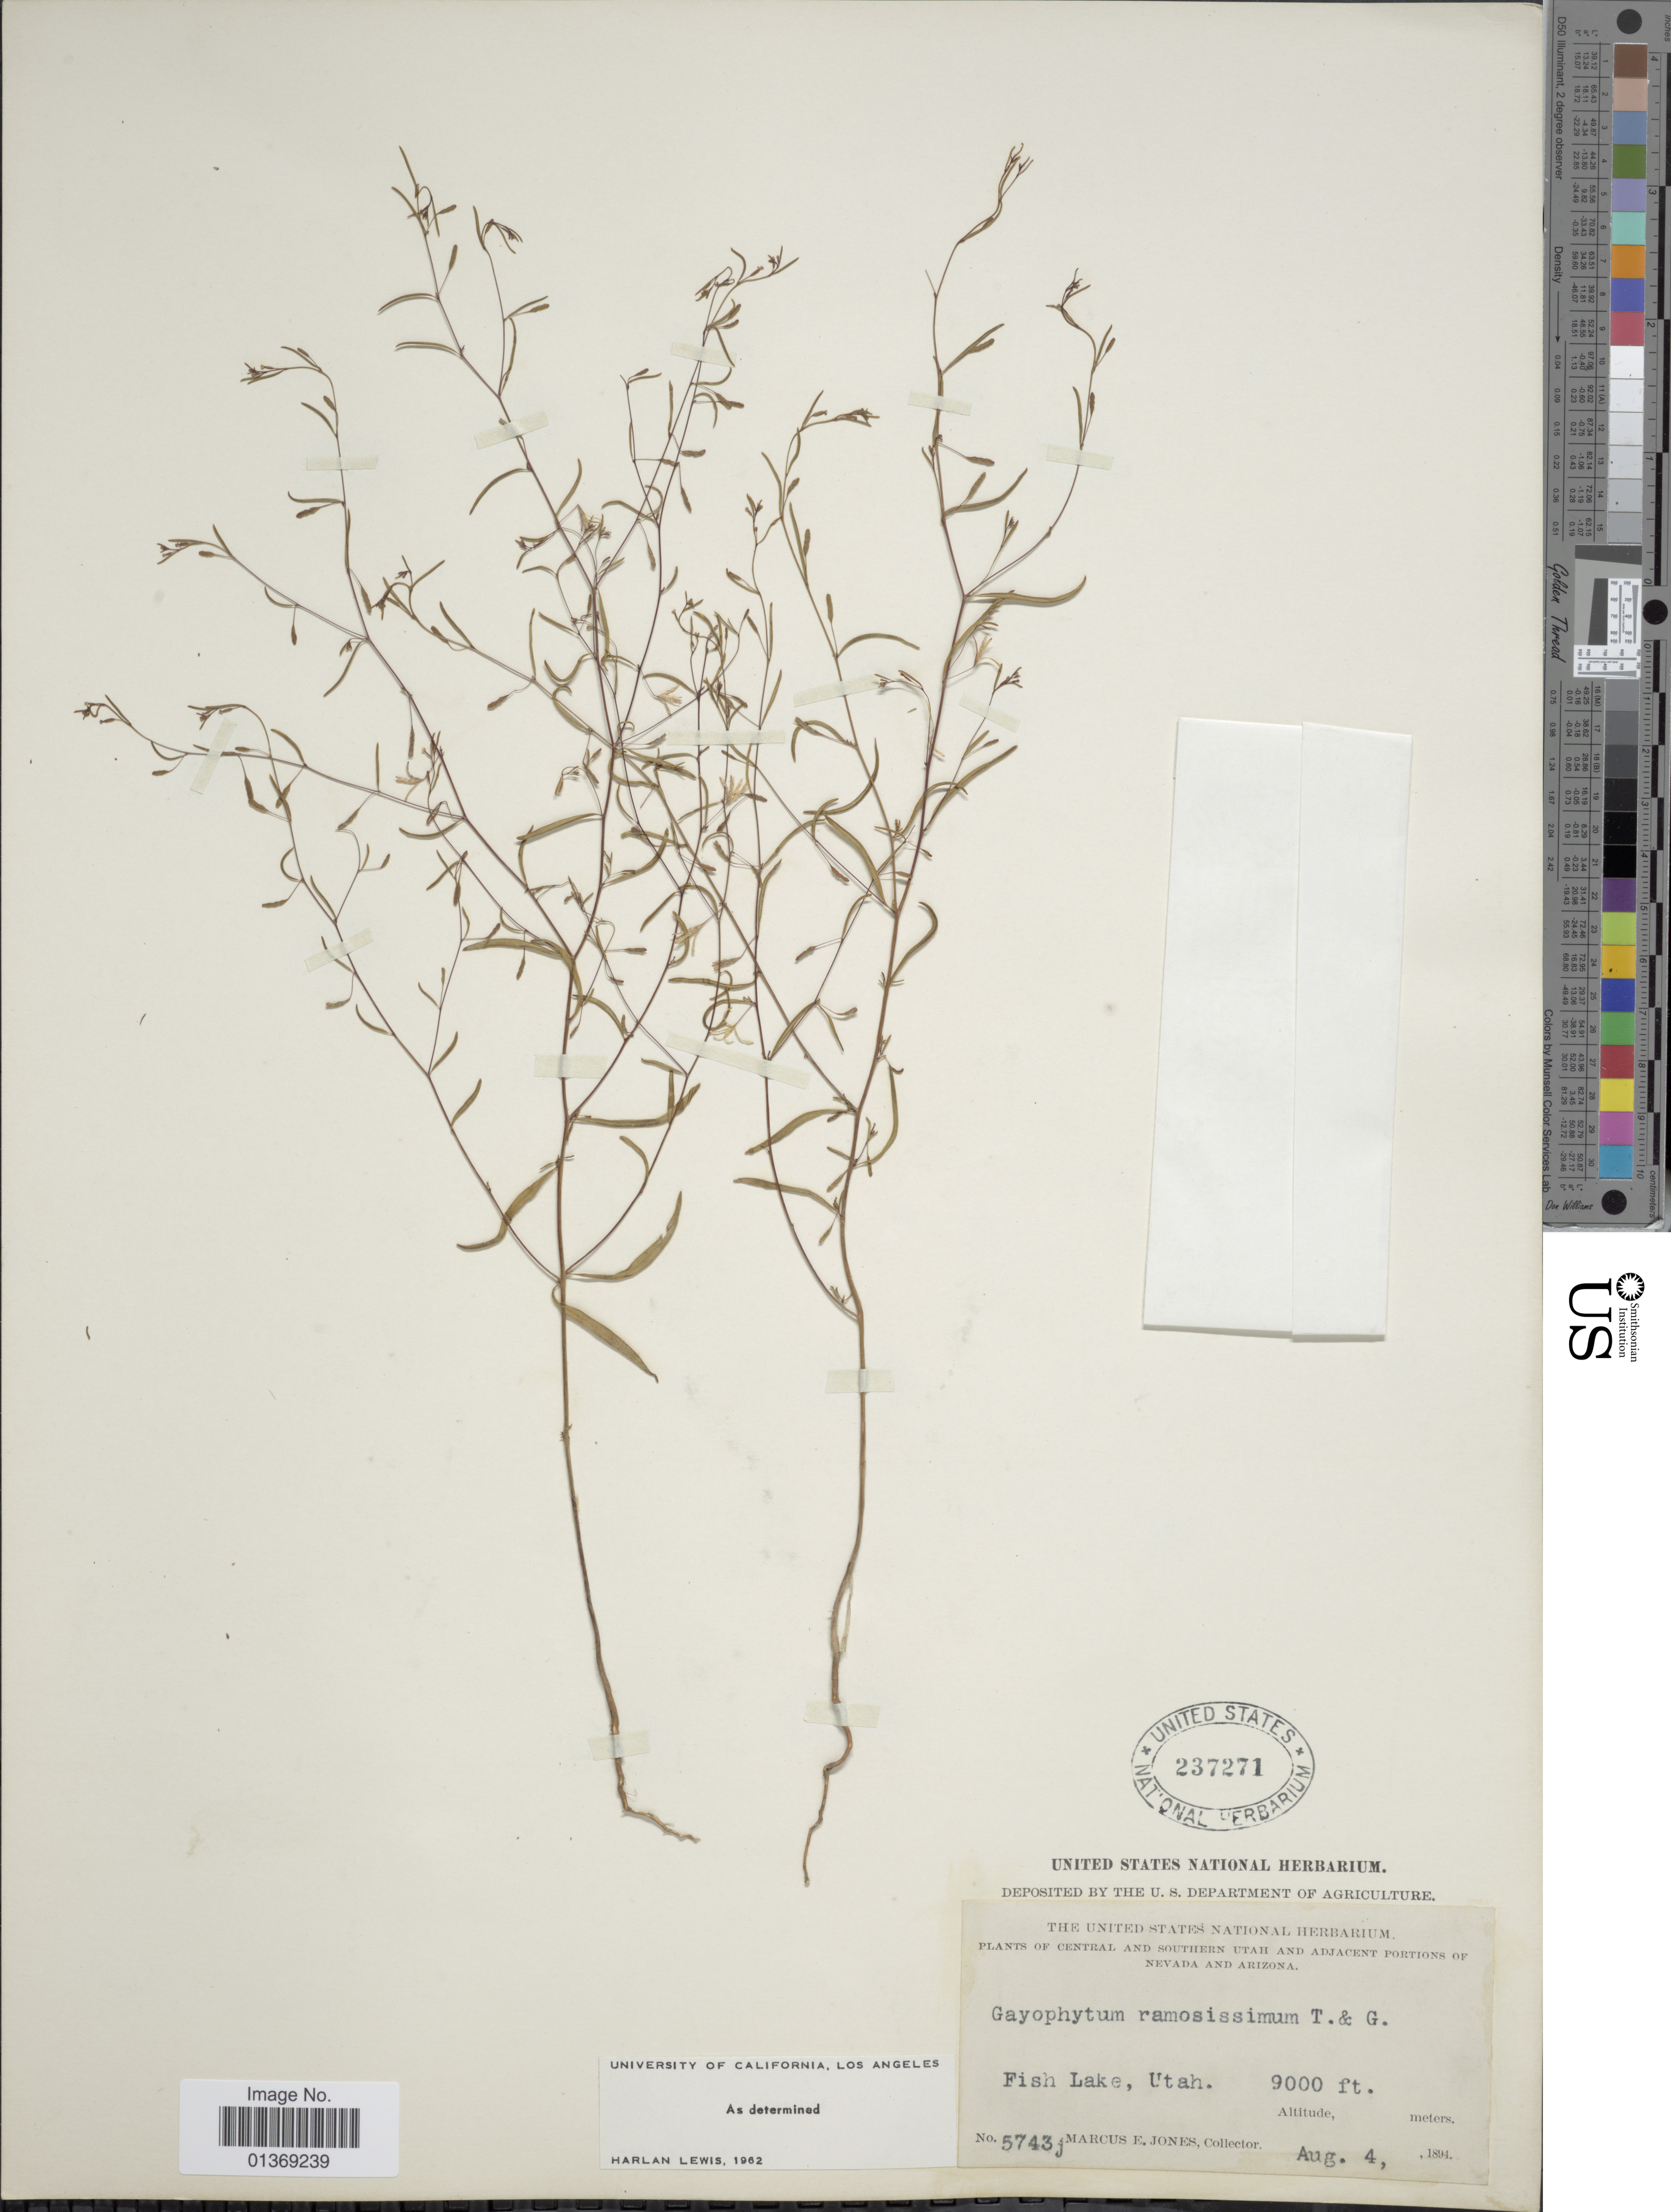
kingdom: Plantae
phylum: Tracheophyta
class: Magnoliopsida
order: Myrtales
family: Onagraceae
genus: Gayophytum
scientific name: Gayophytum ramosissimum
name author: Torr. & A. Gray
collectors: M. E. Jones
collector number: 5743j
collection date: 1894-08-04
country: United States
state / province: Utah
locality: Central and Southern Utah and Adjacent Portions of Nevada and Arizona, Fish Lake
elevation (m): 2743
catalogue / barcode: US 237271